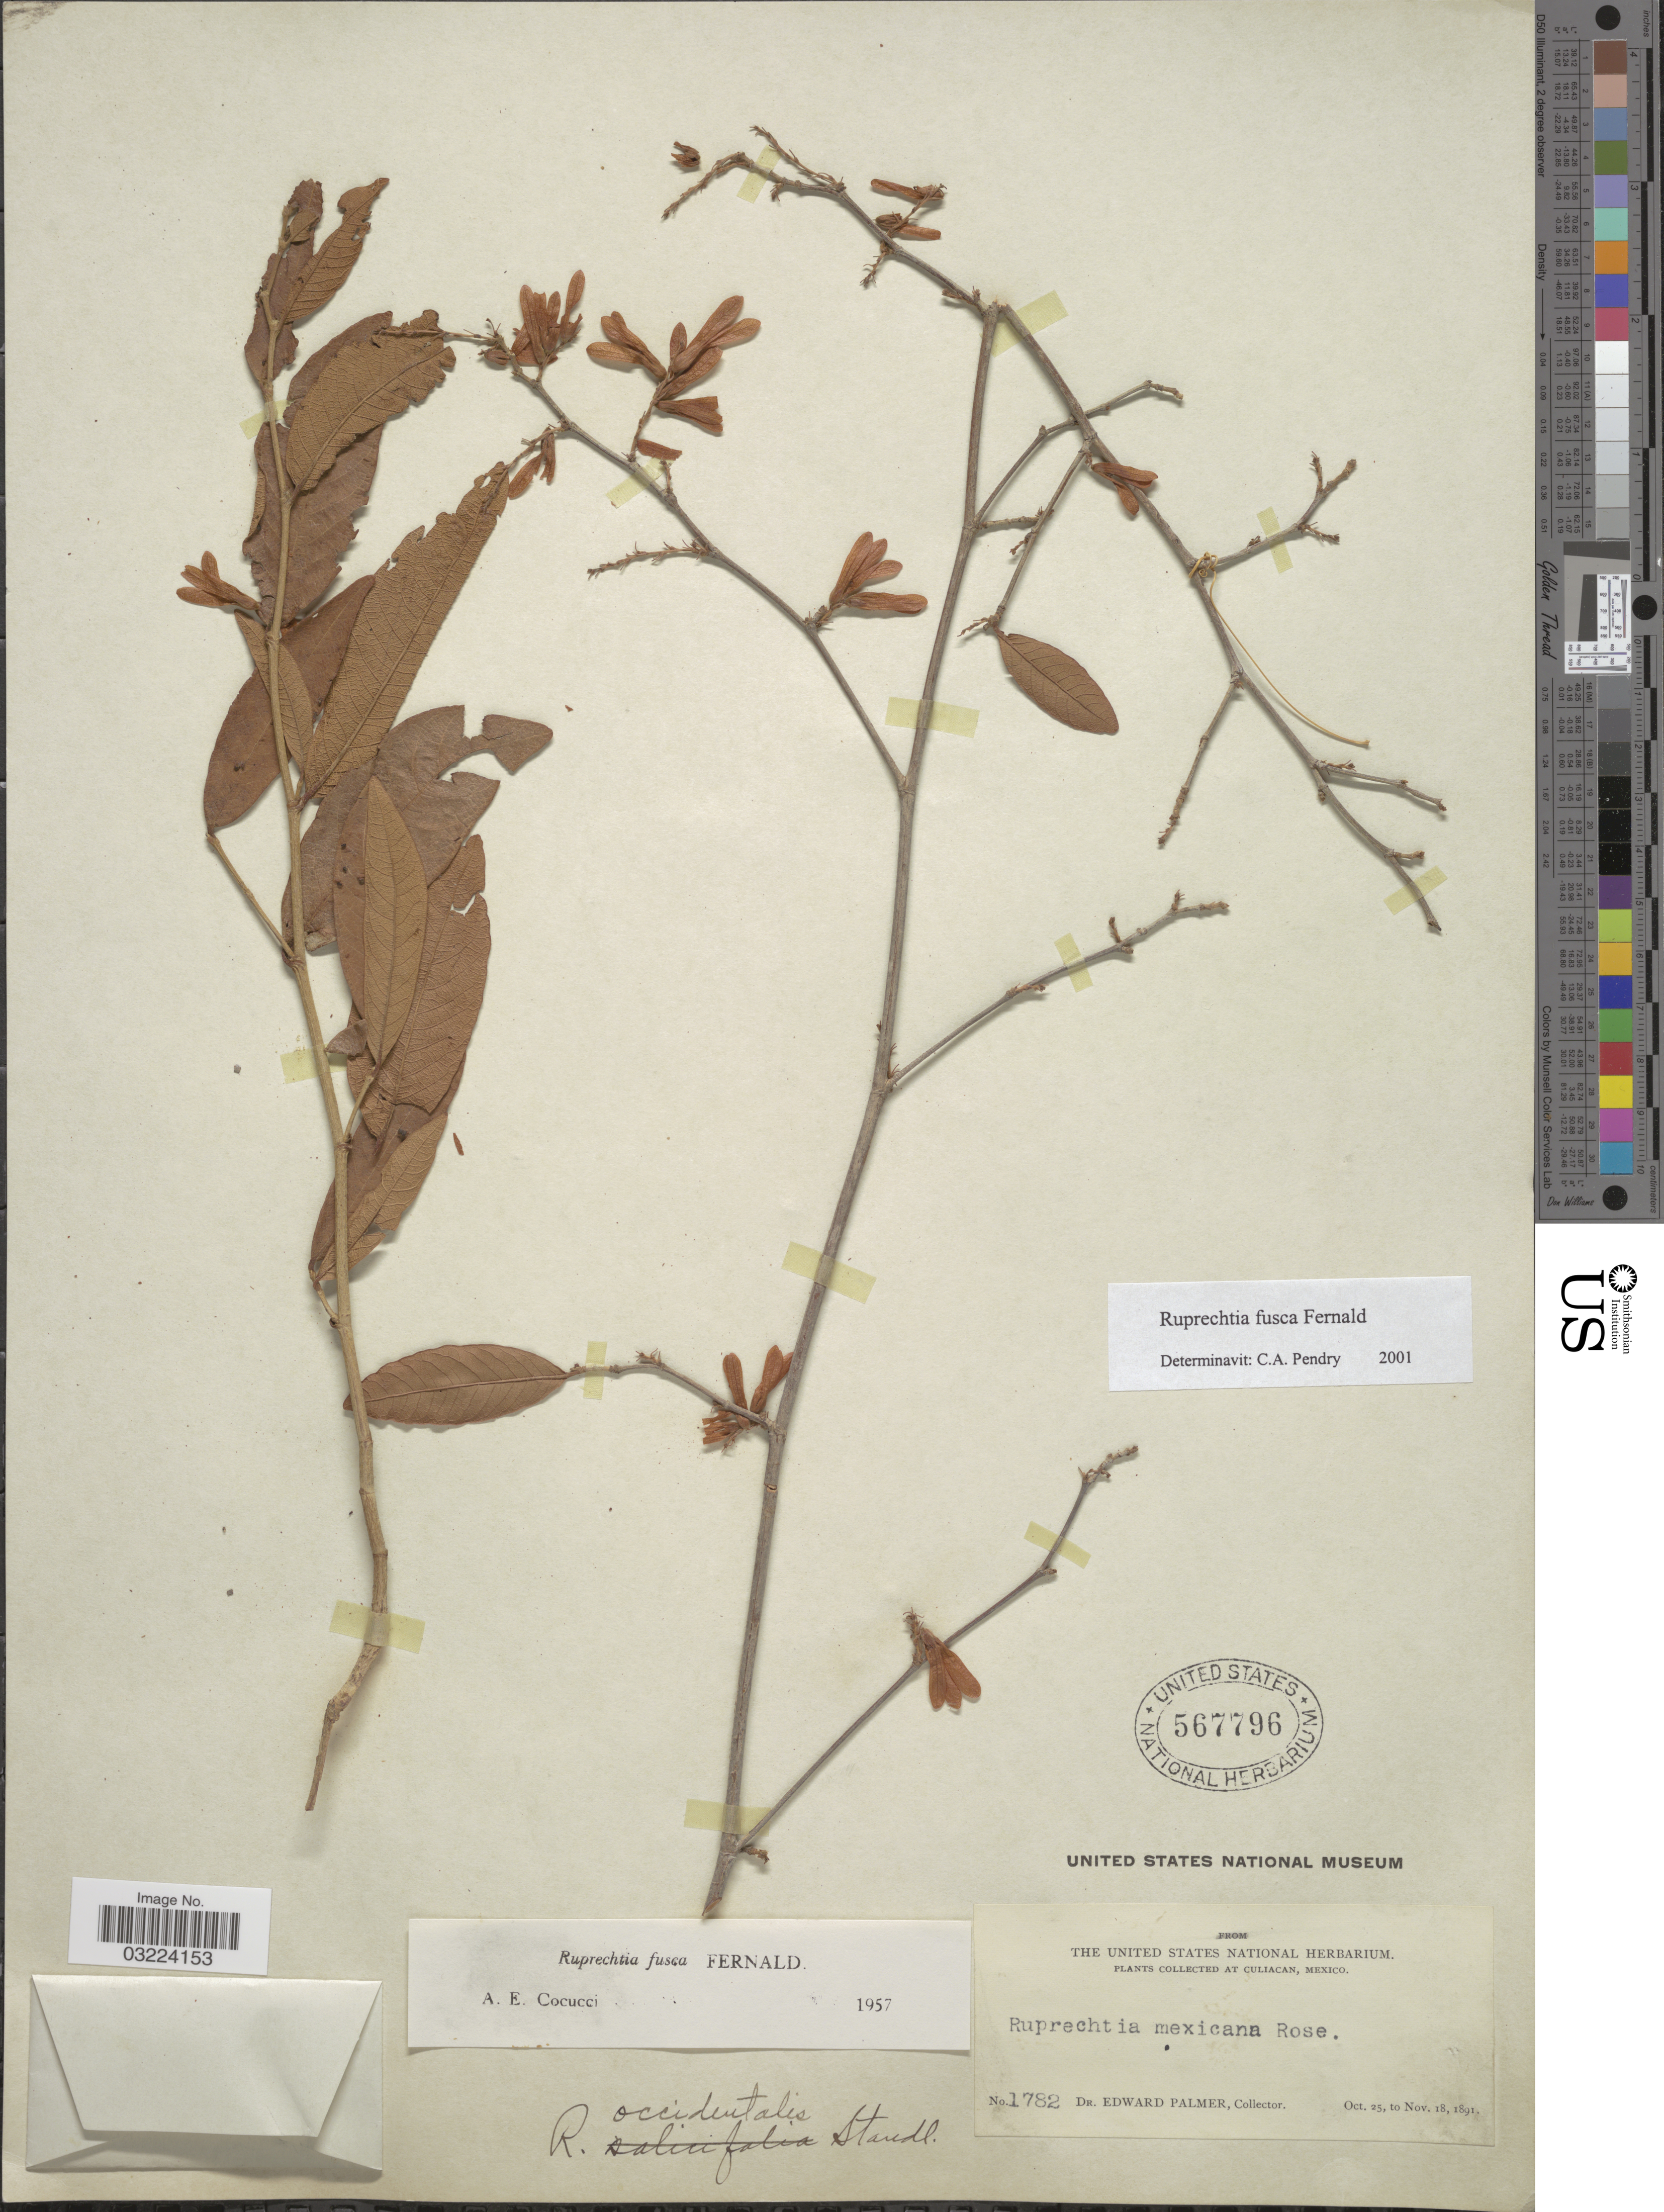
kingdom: Plantae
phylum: Tracheophyta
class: Magnoliopsida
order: Caryophyllales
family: Polygonaceae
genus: Ruprechtia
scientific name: Ruprechtia fusca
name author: Fernald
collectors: E. Palmer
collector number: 1782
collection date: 1891-10-25/1891-11-18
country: Mexico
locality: Culiacan.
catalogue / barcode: US 567796